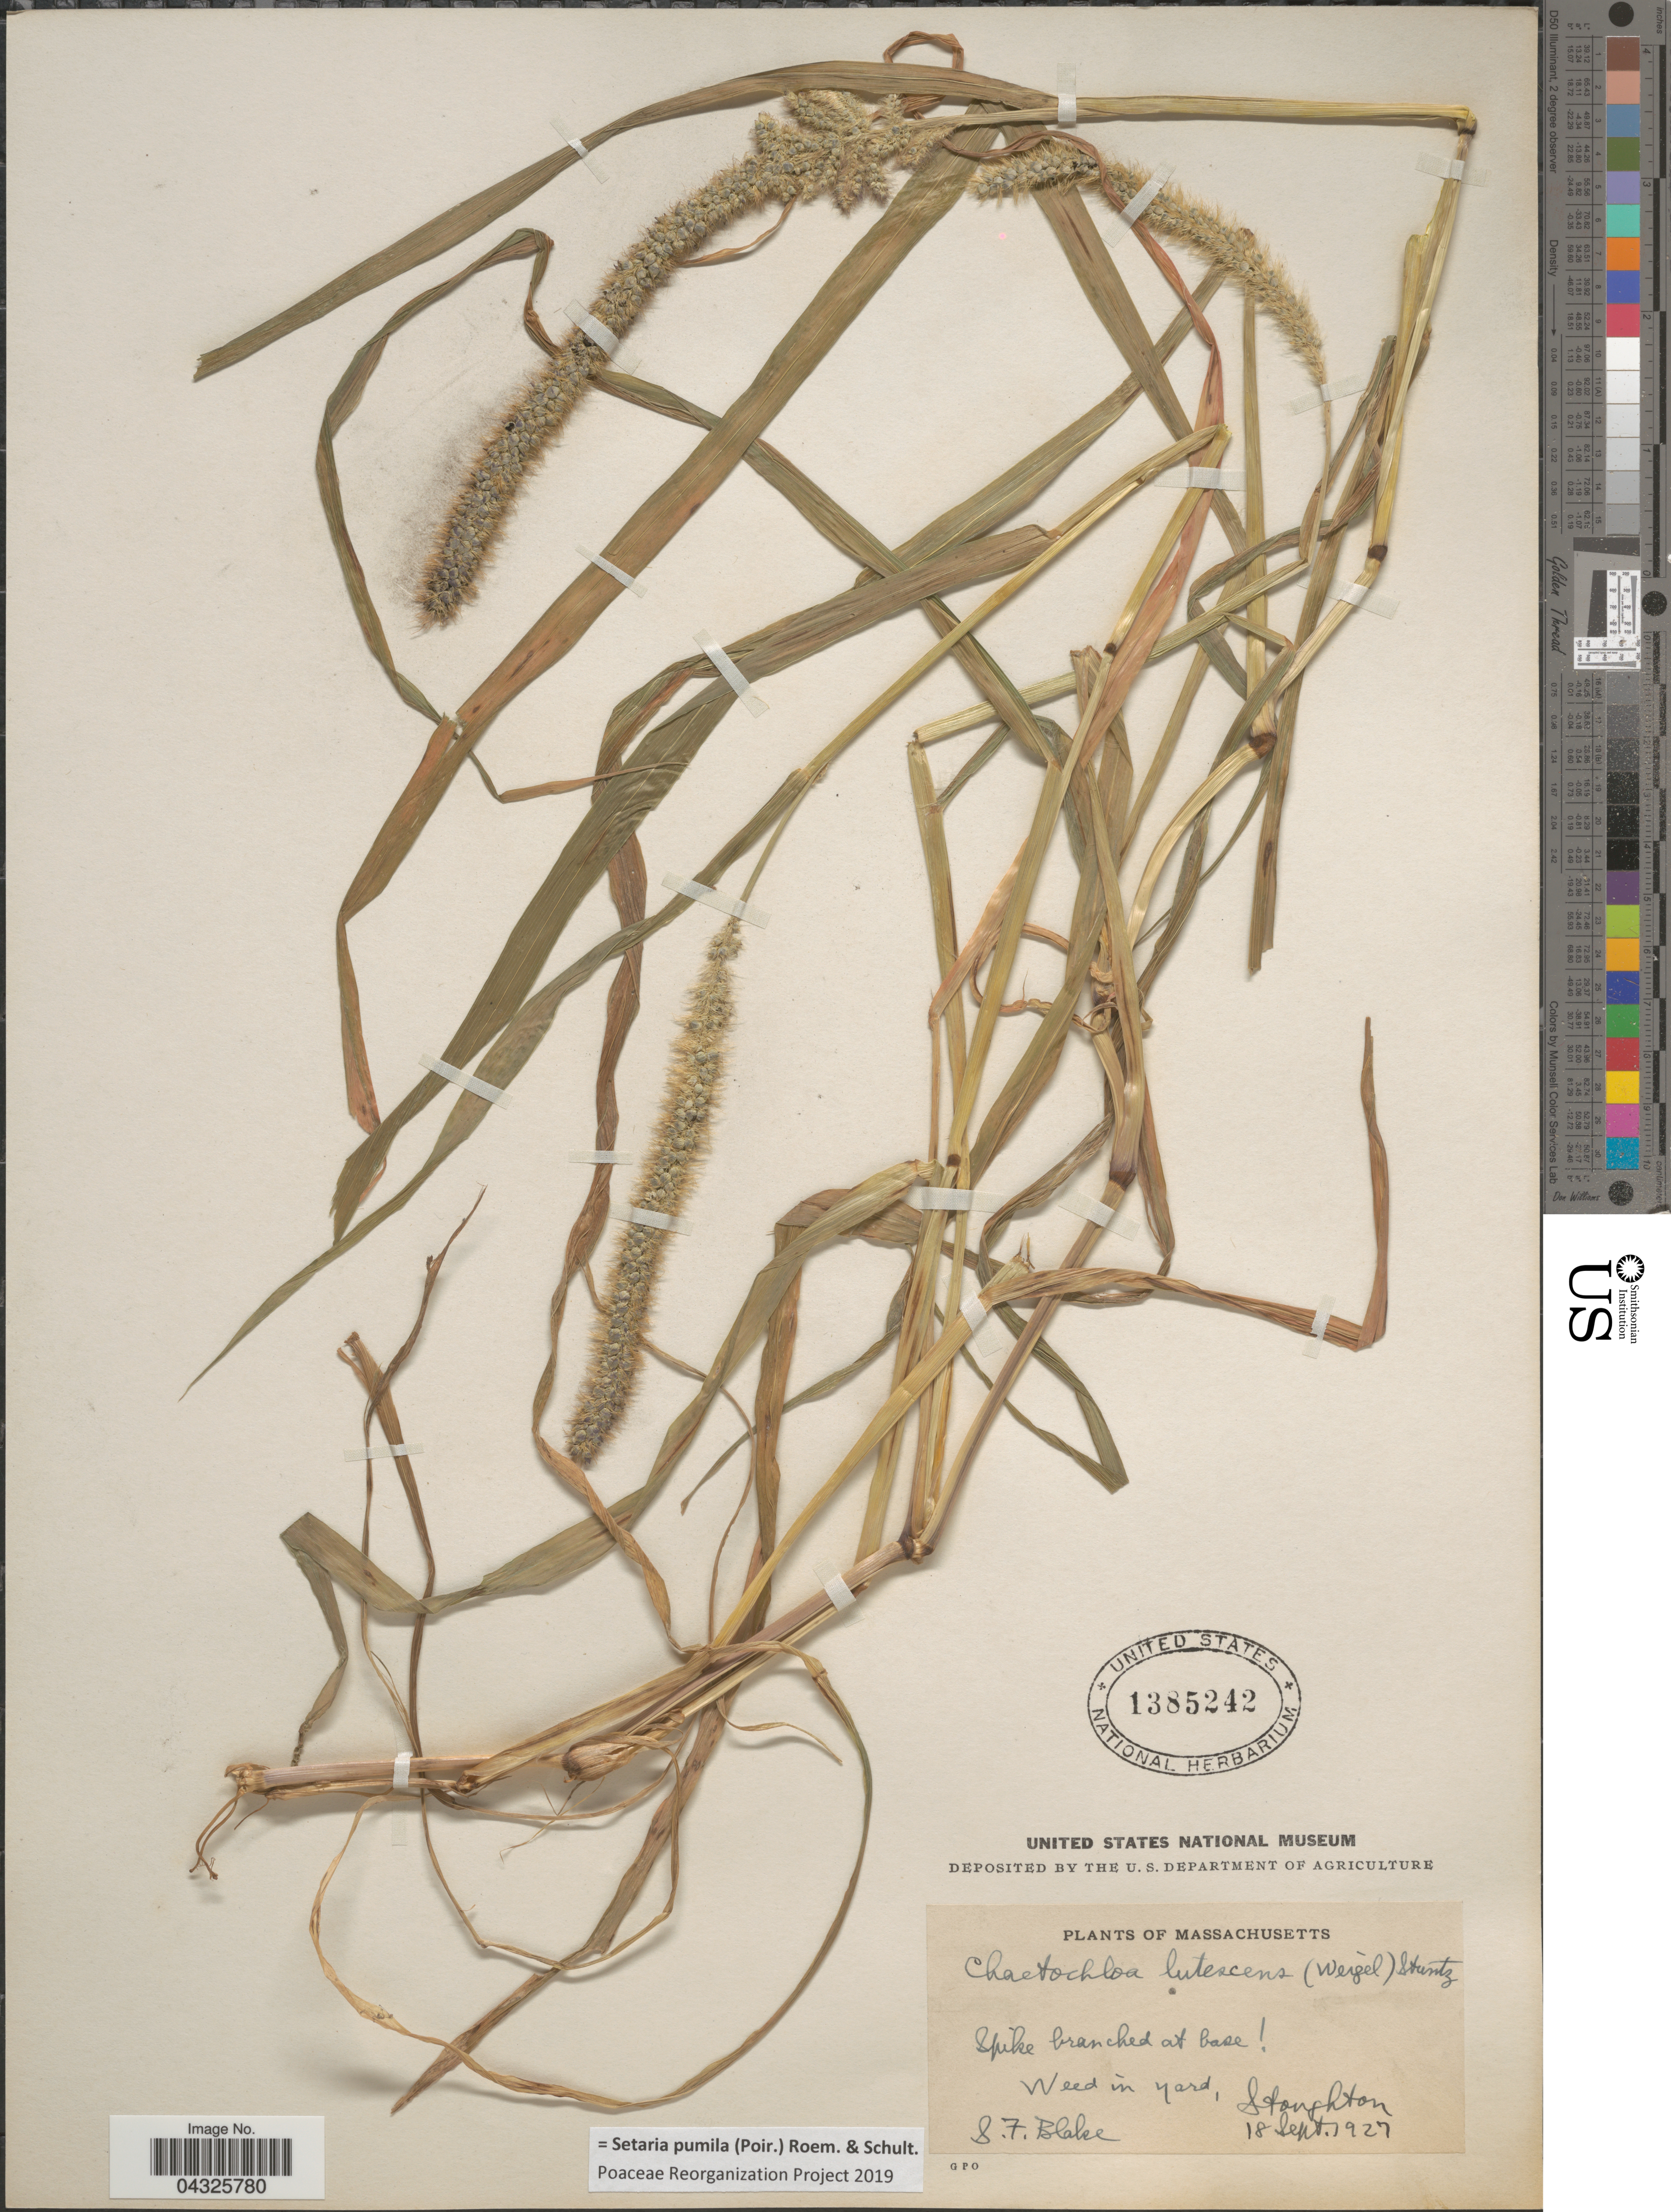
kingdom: Plantae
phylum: Tracheophyta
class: Liliopsida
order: Poales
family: Poaceae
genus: Setaria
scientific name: Setaria pumila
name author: (Poir.) Roem. & Schult.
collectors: S. Blake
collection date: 1927-09-18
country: United States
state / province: Massachusetts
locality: In yard, Stoughton.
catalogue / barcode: US 1385242